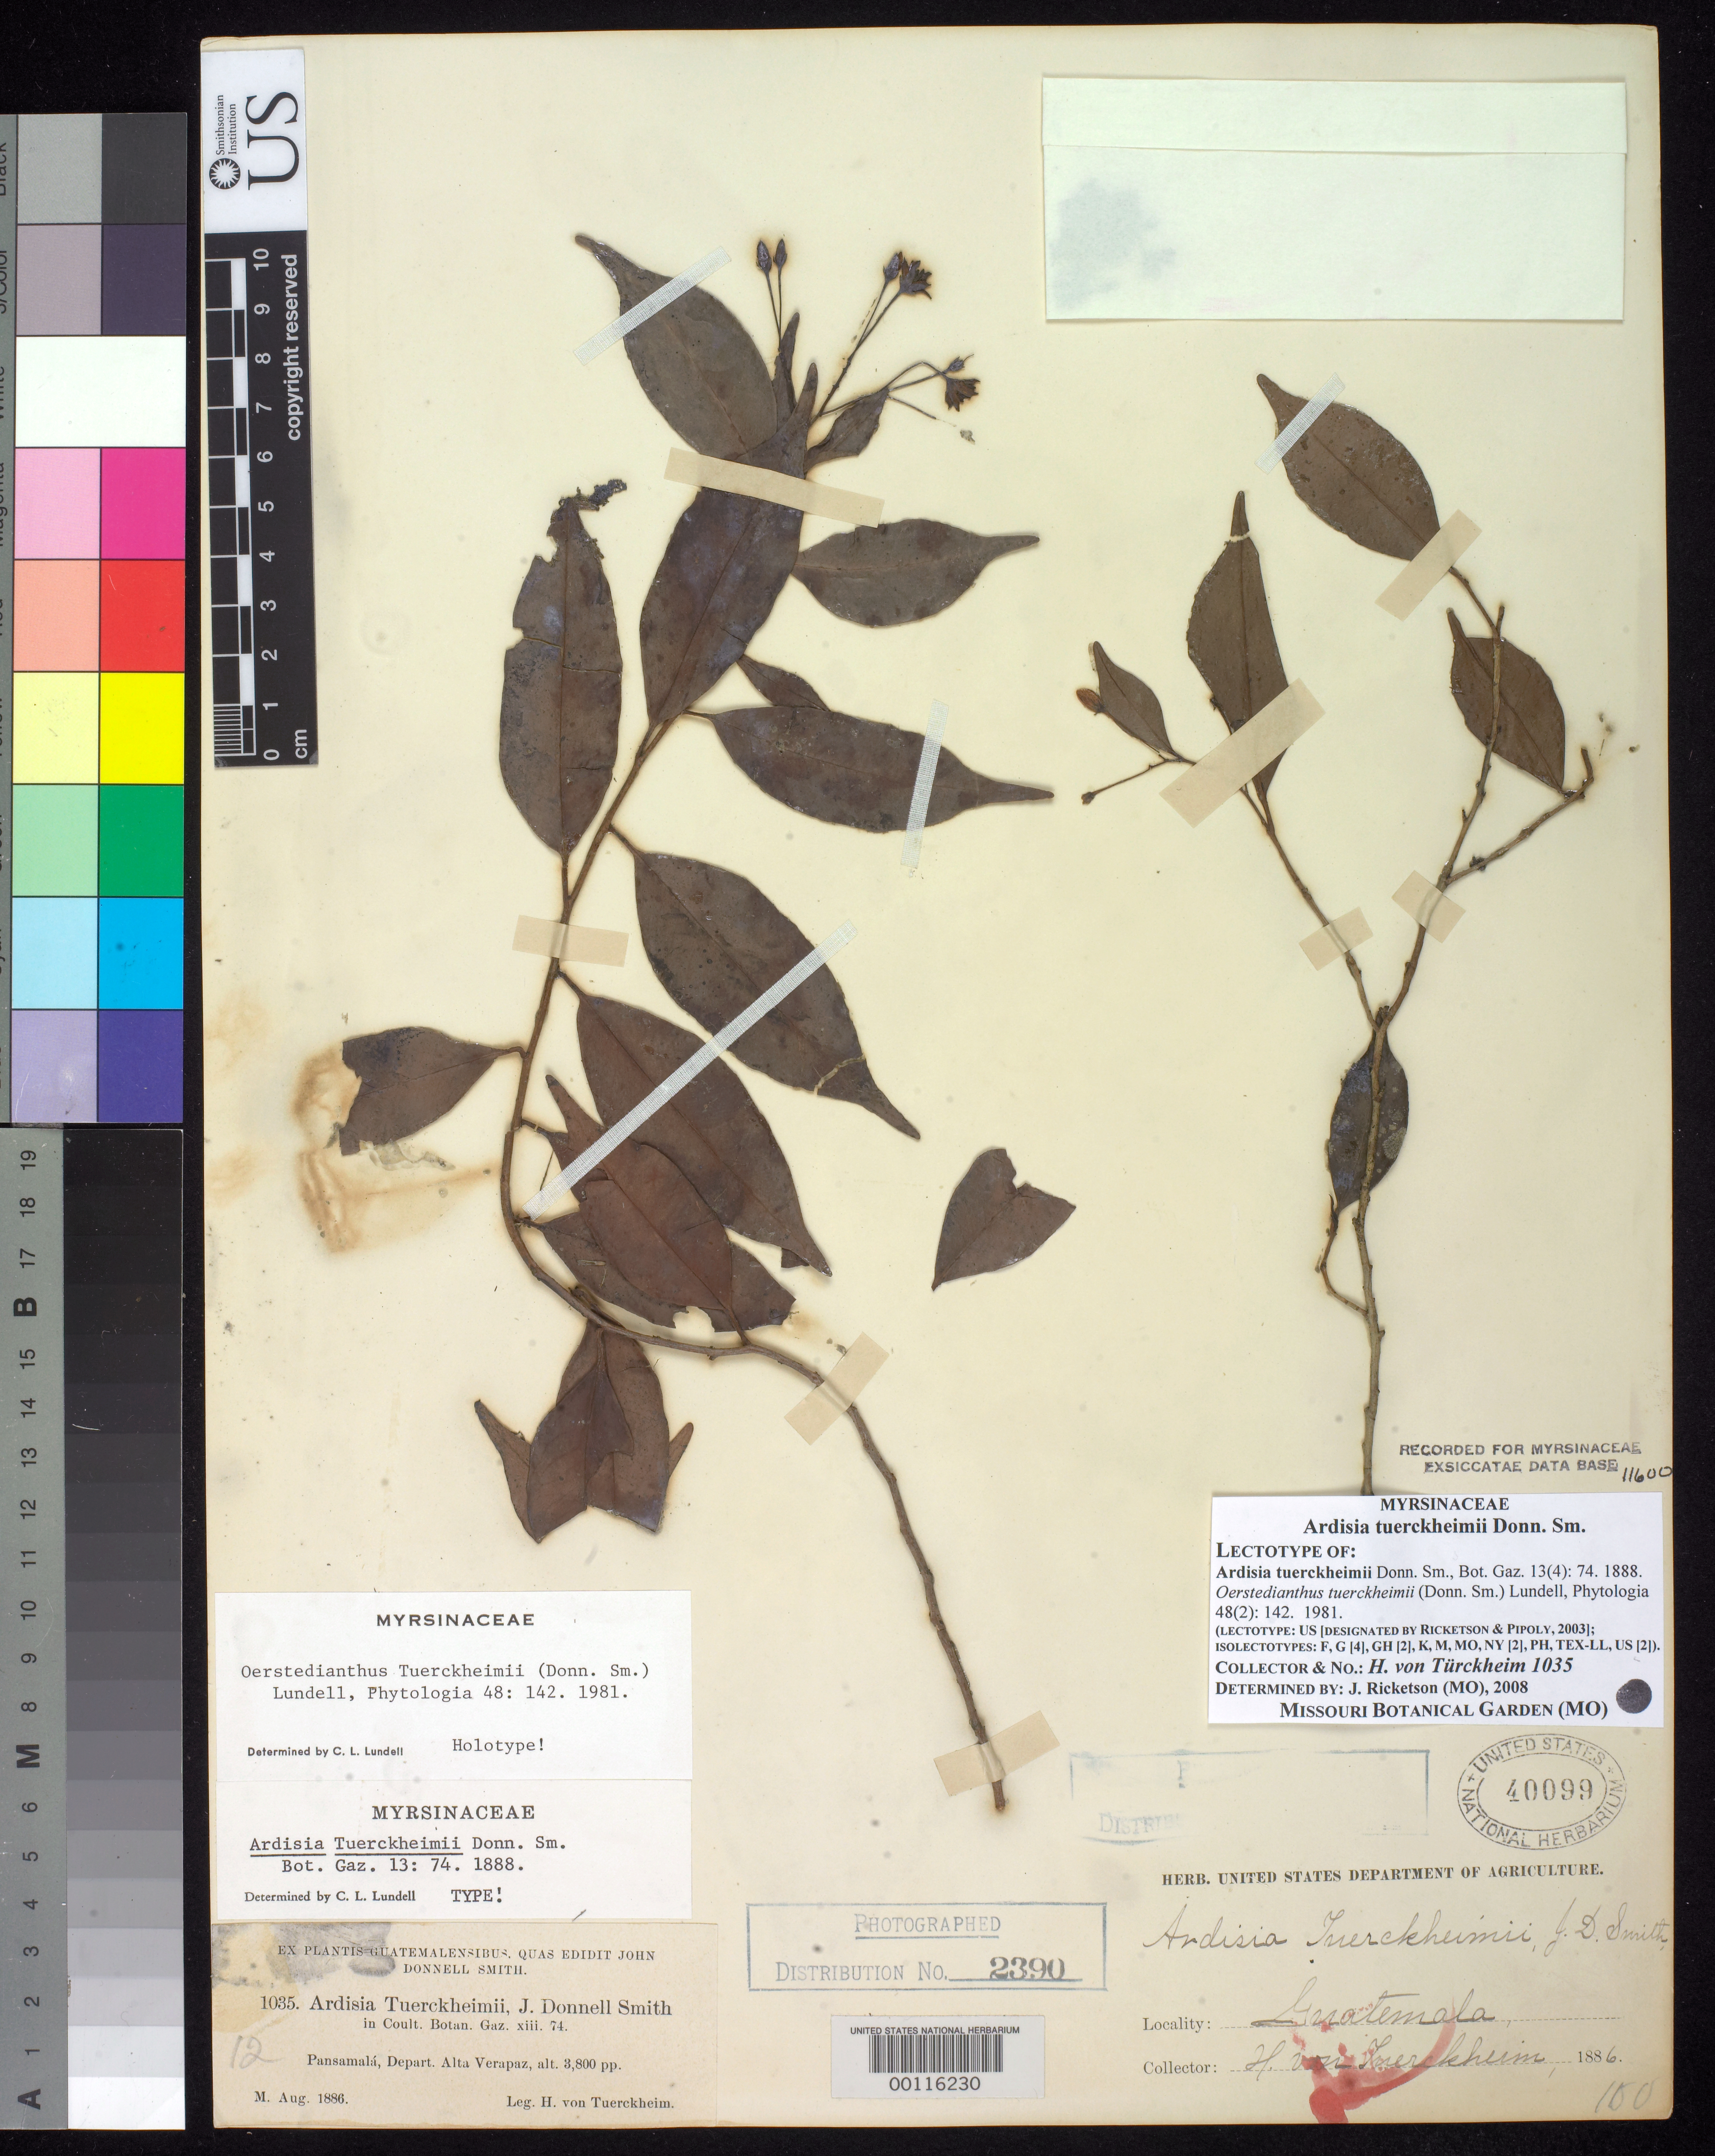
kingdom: Plantae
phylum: Tracheophyta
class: Magnoliopsida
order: Ericales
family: Primulaceae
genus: Ardisia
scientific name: Ardisia tuerckheimii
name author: Donn. Sm.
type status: Lectotype; Type Collection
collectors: H. von Türckheim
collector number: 1035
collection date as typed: Aug 1886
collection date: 1886-08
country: Guatemala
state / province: Alta Verapaz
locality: Pansamalá.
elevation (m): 1158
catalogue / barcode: US 40099